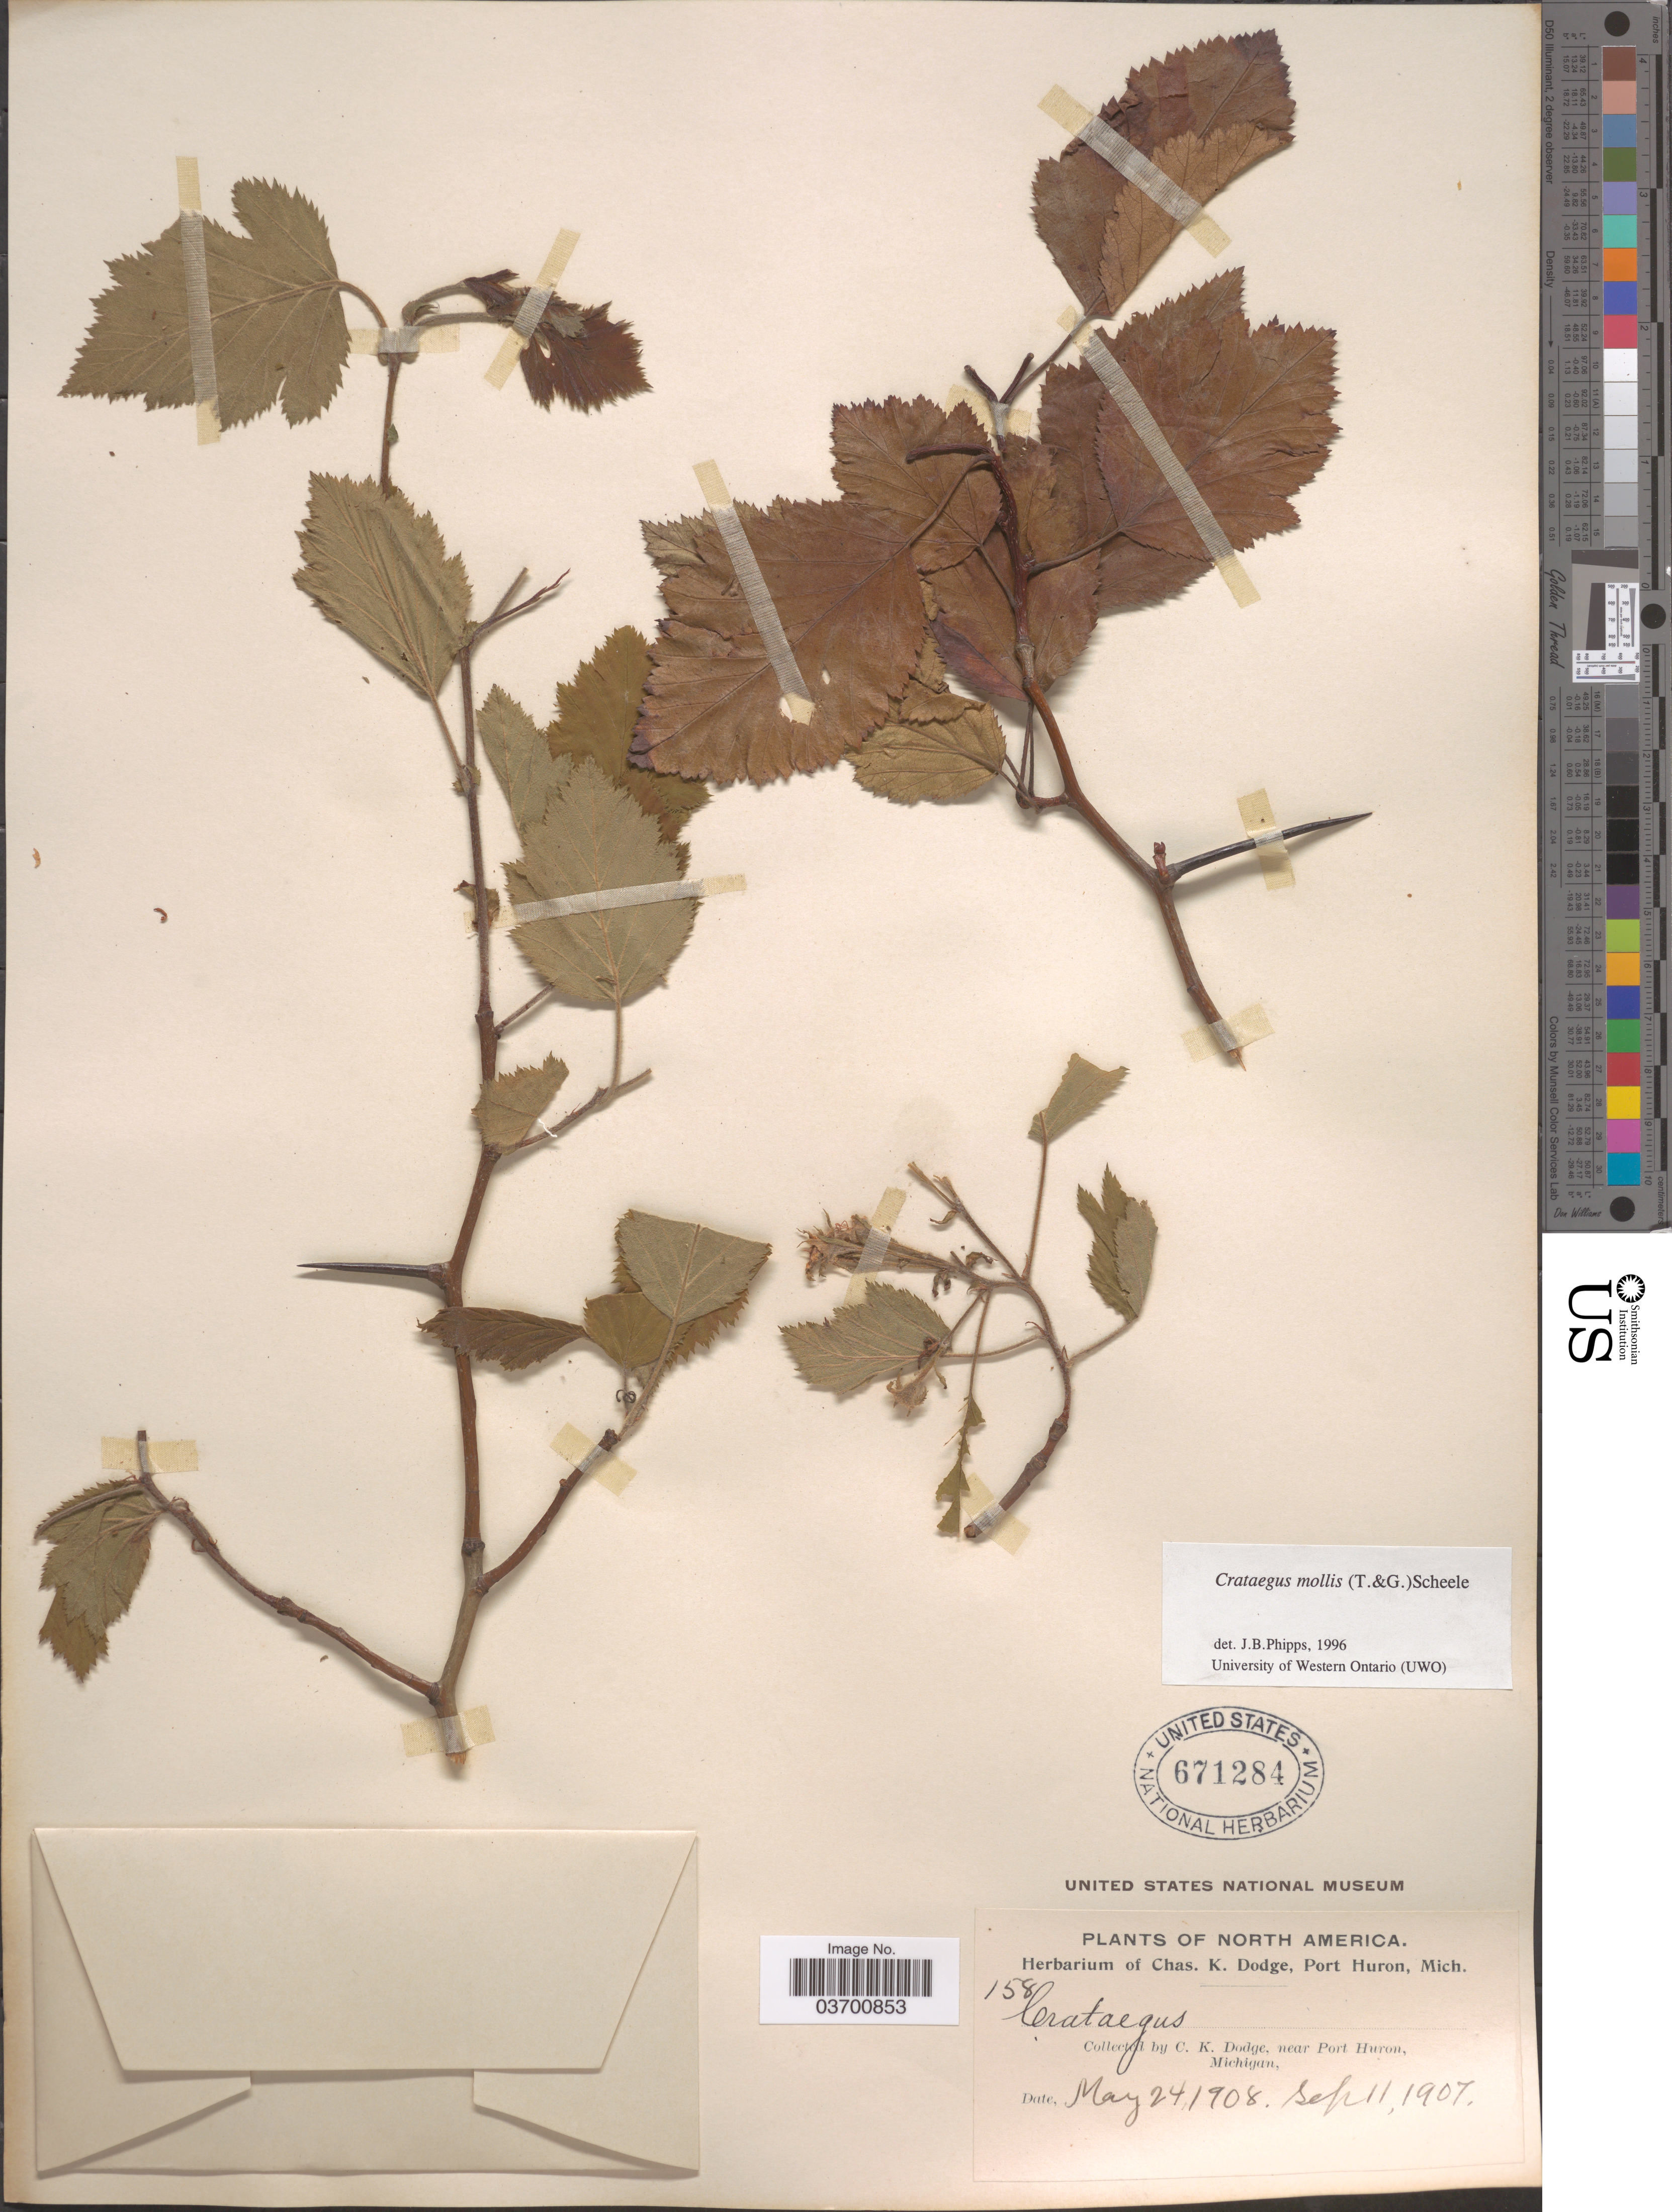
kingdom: Plantae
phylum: Tracheophyta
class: Magnoliopsida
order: Rosales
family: Rosaceae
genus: Crataegus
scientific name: Crataegus mollis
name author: (Torr. & A. Gray) Scheele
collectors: C. K. Dodge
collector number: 158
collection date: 1907-09-11/1908-05-24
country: United States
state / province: Michigan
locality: Near Port Huron.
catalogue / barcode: US 671284